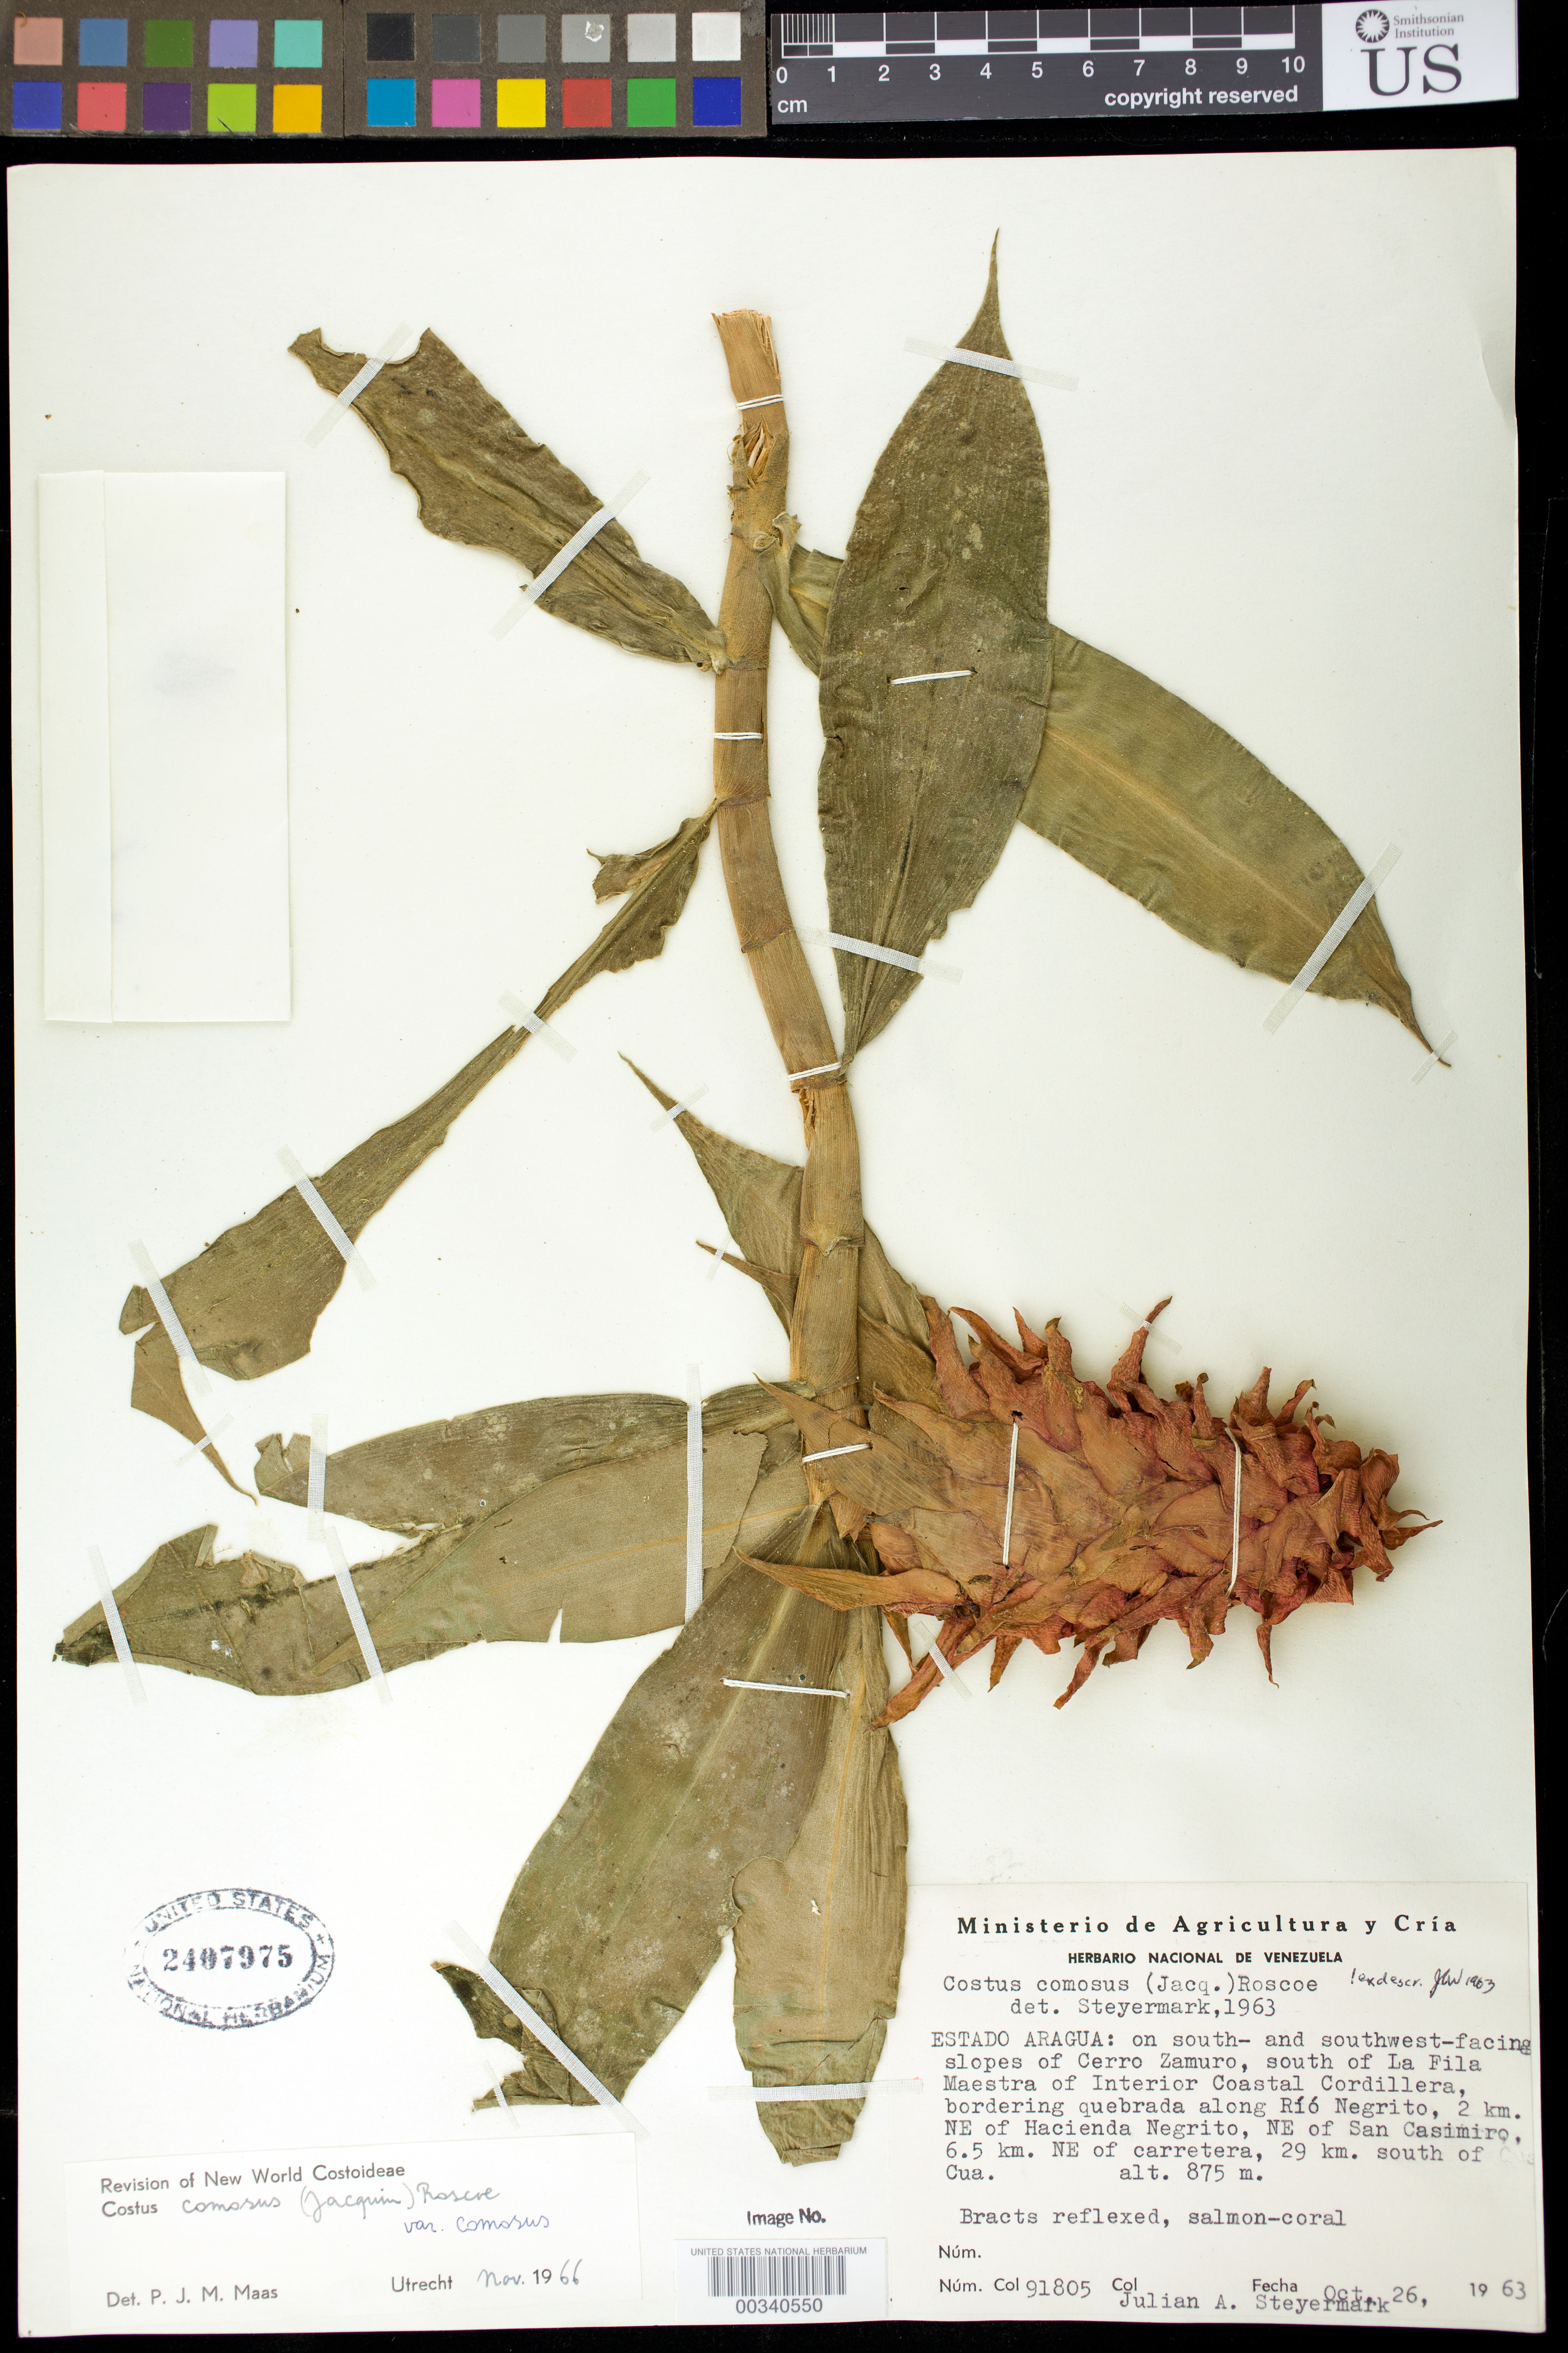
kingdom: Plantae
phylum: Tracheophyta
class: Liliopsida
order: Zingiberales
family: Costaceae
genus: Costus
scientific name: Costus comosus var. comosus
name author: (Jacq.) Roscoe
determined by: Maas, Paul J. M.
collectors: J. Steyermark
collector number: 91805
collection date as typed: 26 Oct 1963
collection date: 1963-10-26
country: Venezuela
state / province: Aragua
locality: On s- and sw-facing slopes of cerro zamuro, s of la fila maestra of interior coastal cordillera, bordering quebrada along ...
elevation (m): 875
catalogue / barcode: US 2407975